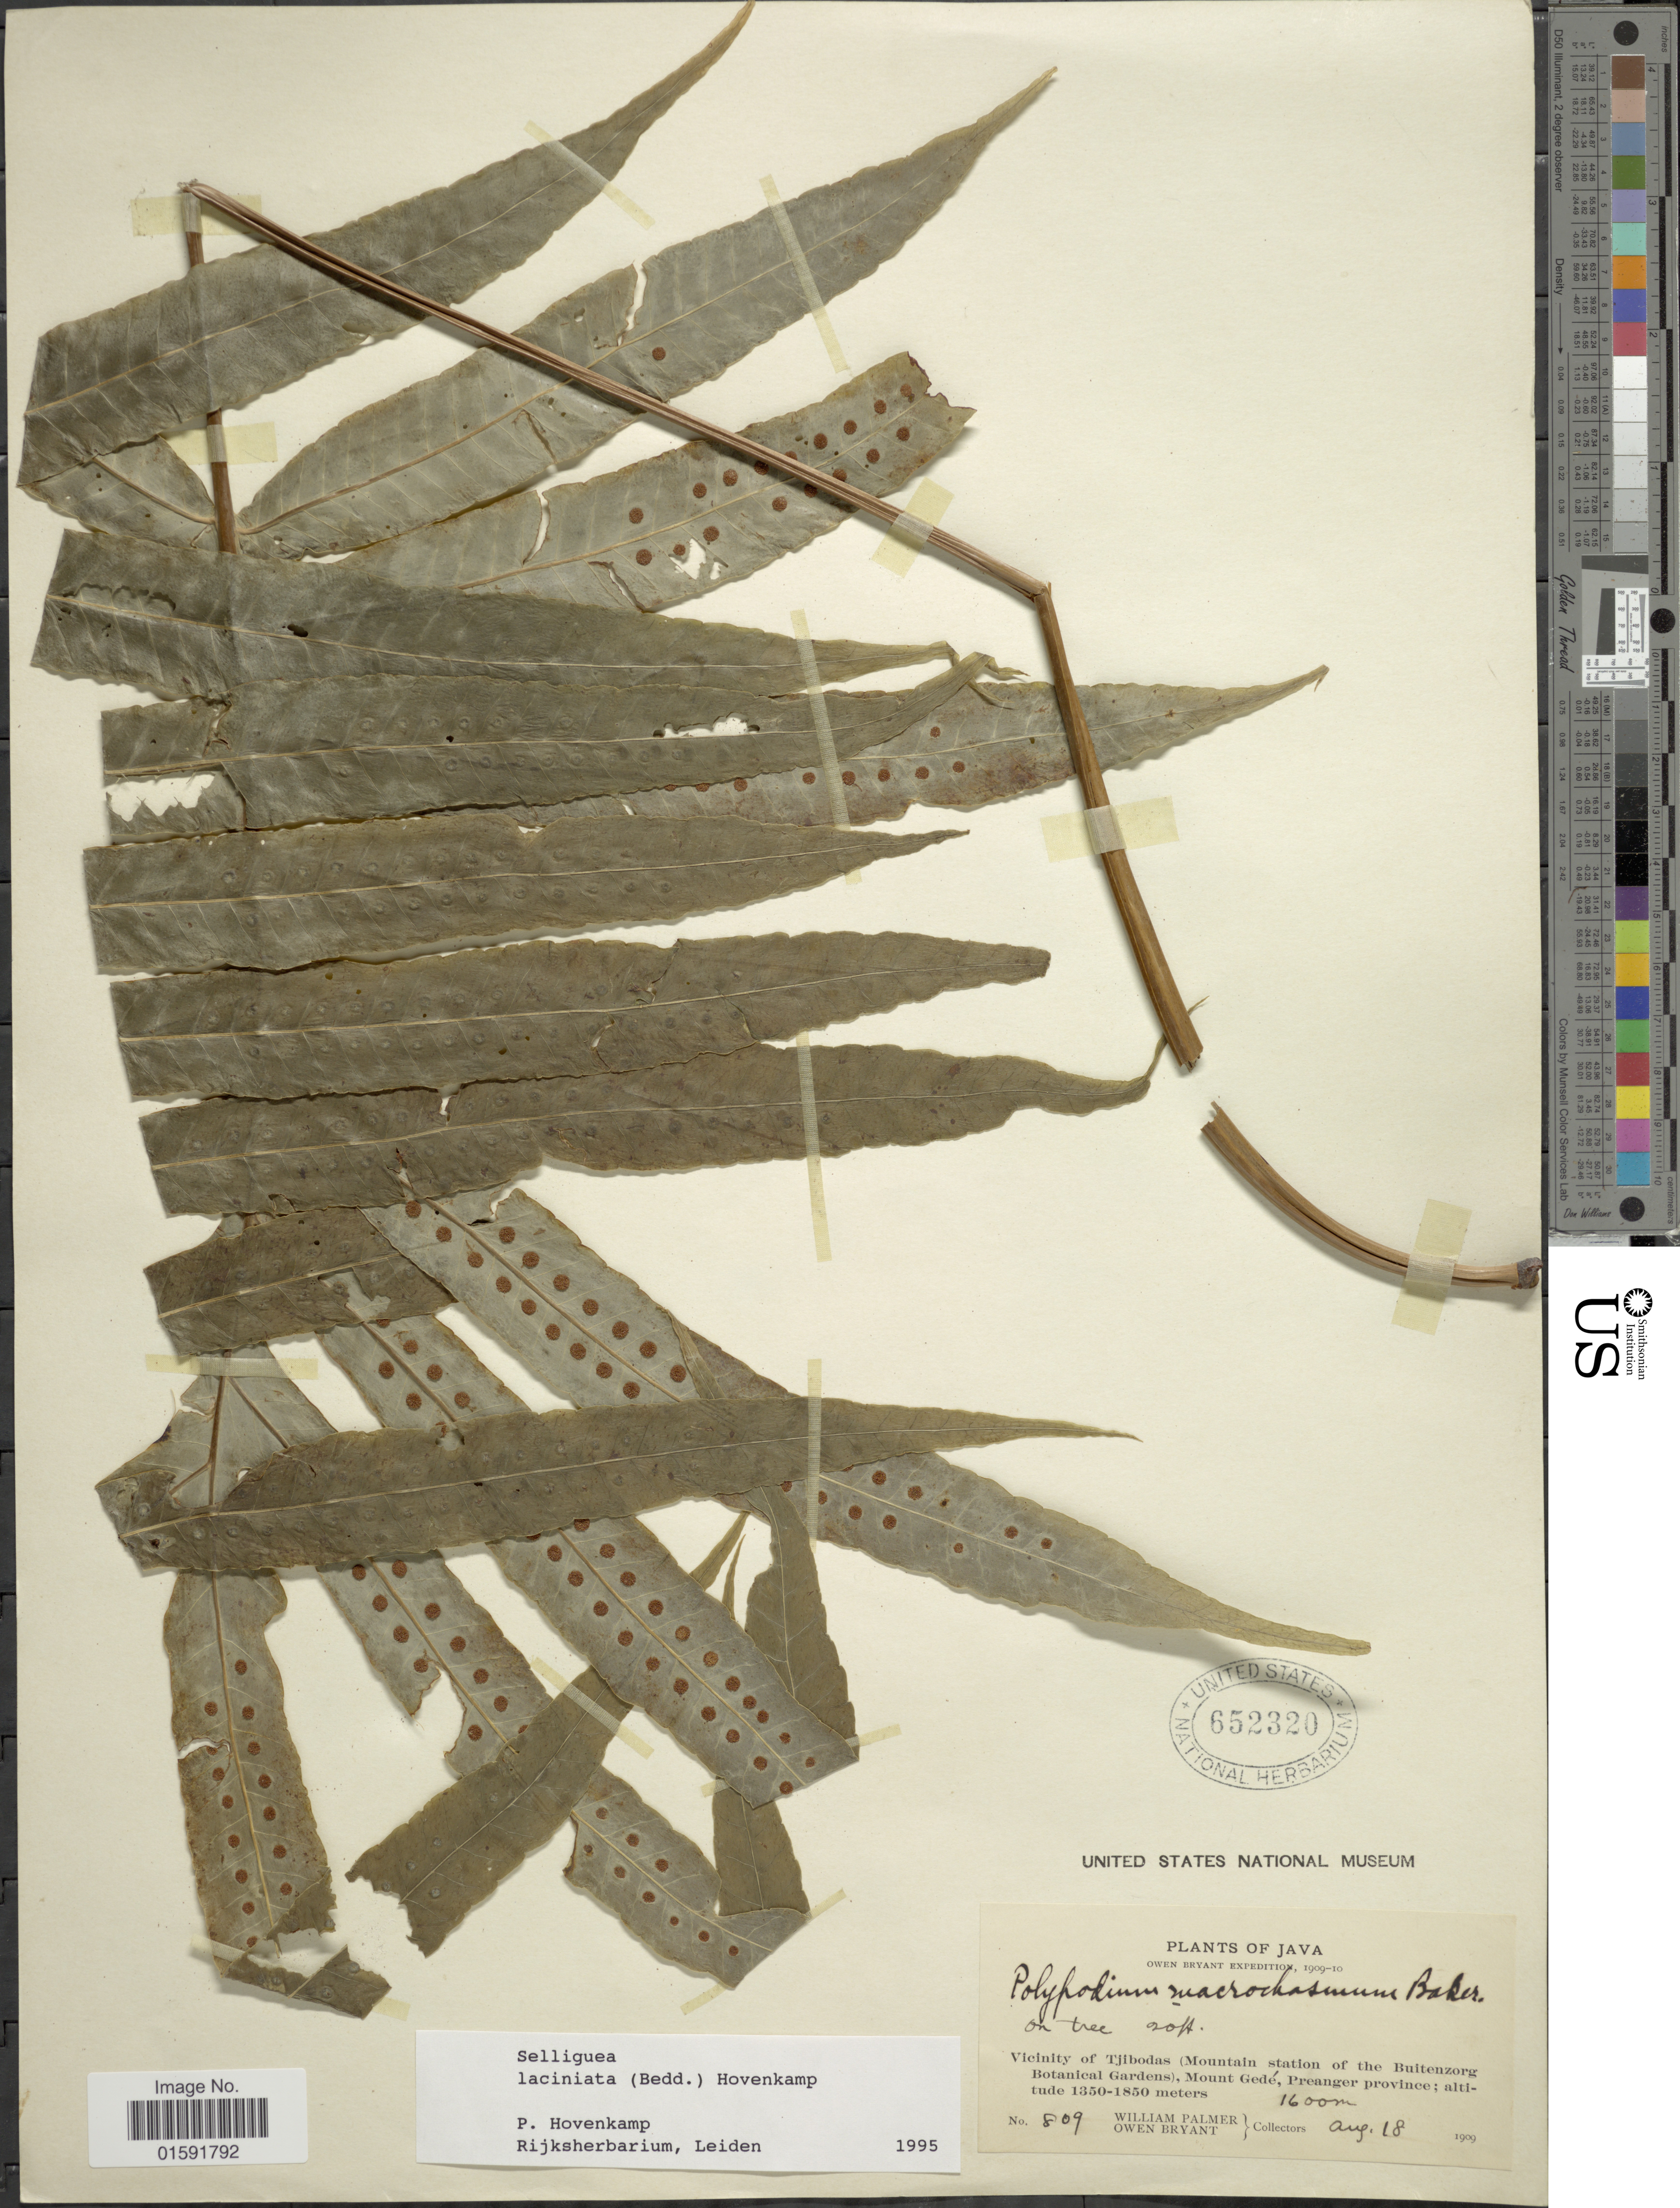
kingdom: Plantae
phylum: Tracheophyta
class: Polypodiopsida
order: Polypodiales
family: Polypodiaceae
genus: Selliguea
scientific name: Selliguea laciniata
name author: (C. Presl) Hovenkamp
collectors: W. Palmer & O. Bryant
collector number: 809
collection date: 1909-08-18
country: Indonesia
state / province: Java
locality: Vicinity of Tjibodas (Mountain station of the Buitenzorg Botanical Garden), Mount Gedé, Preanger Province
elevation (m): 1600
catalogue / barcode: US 652320